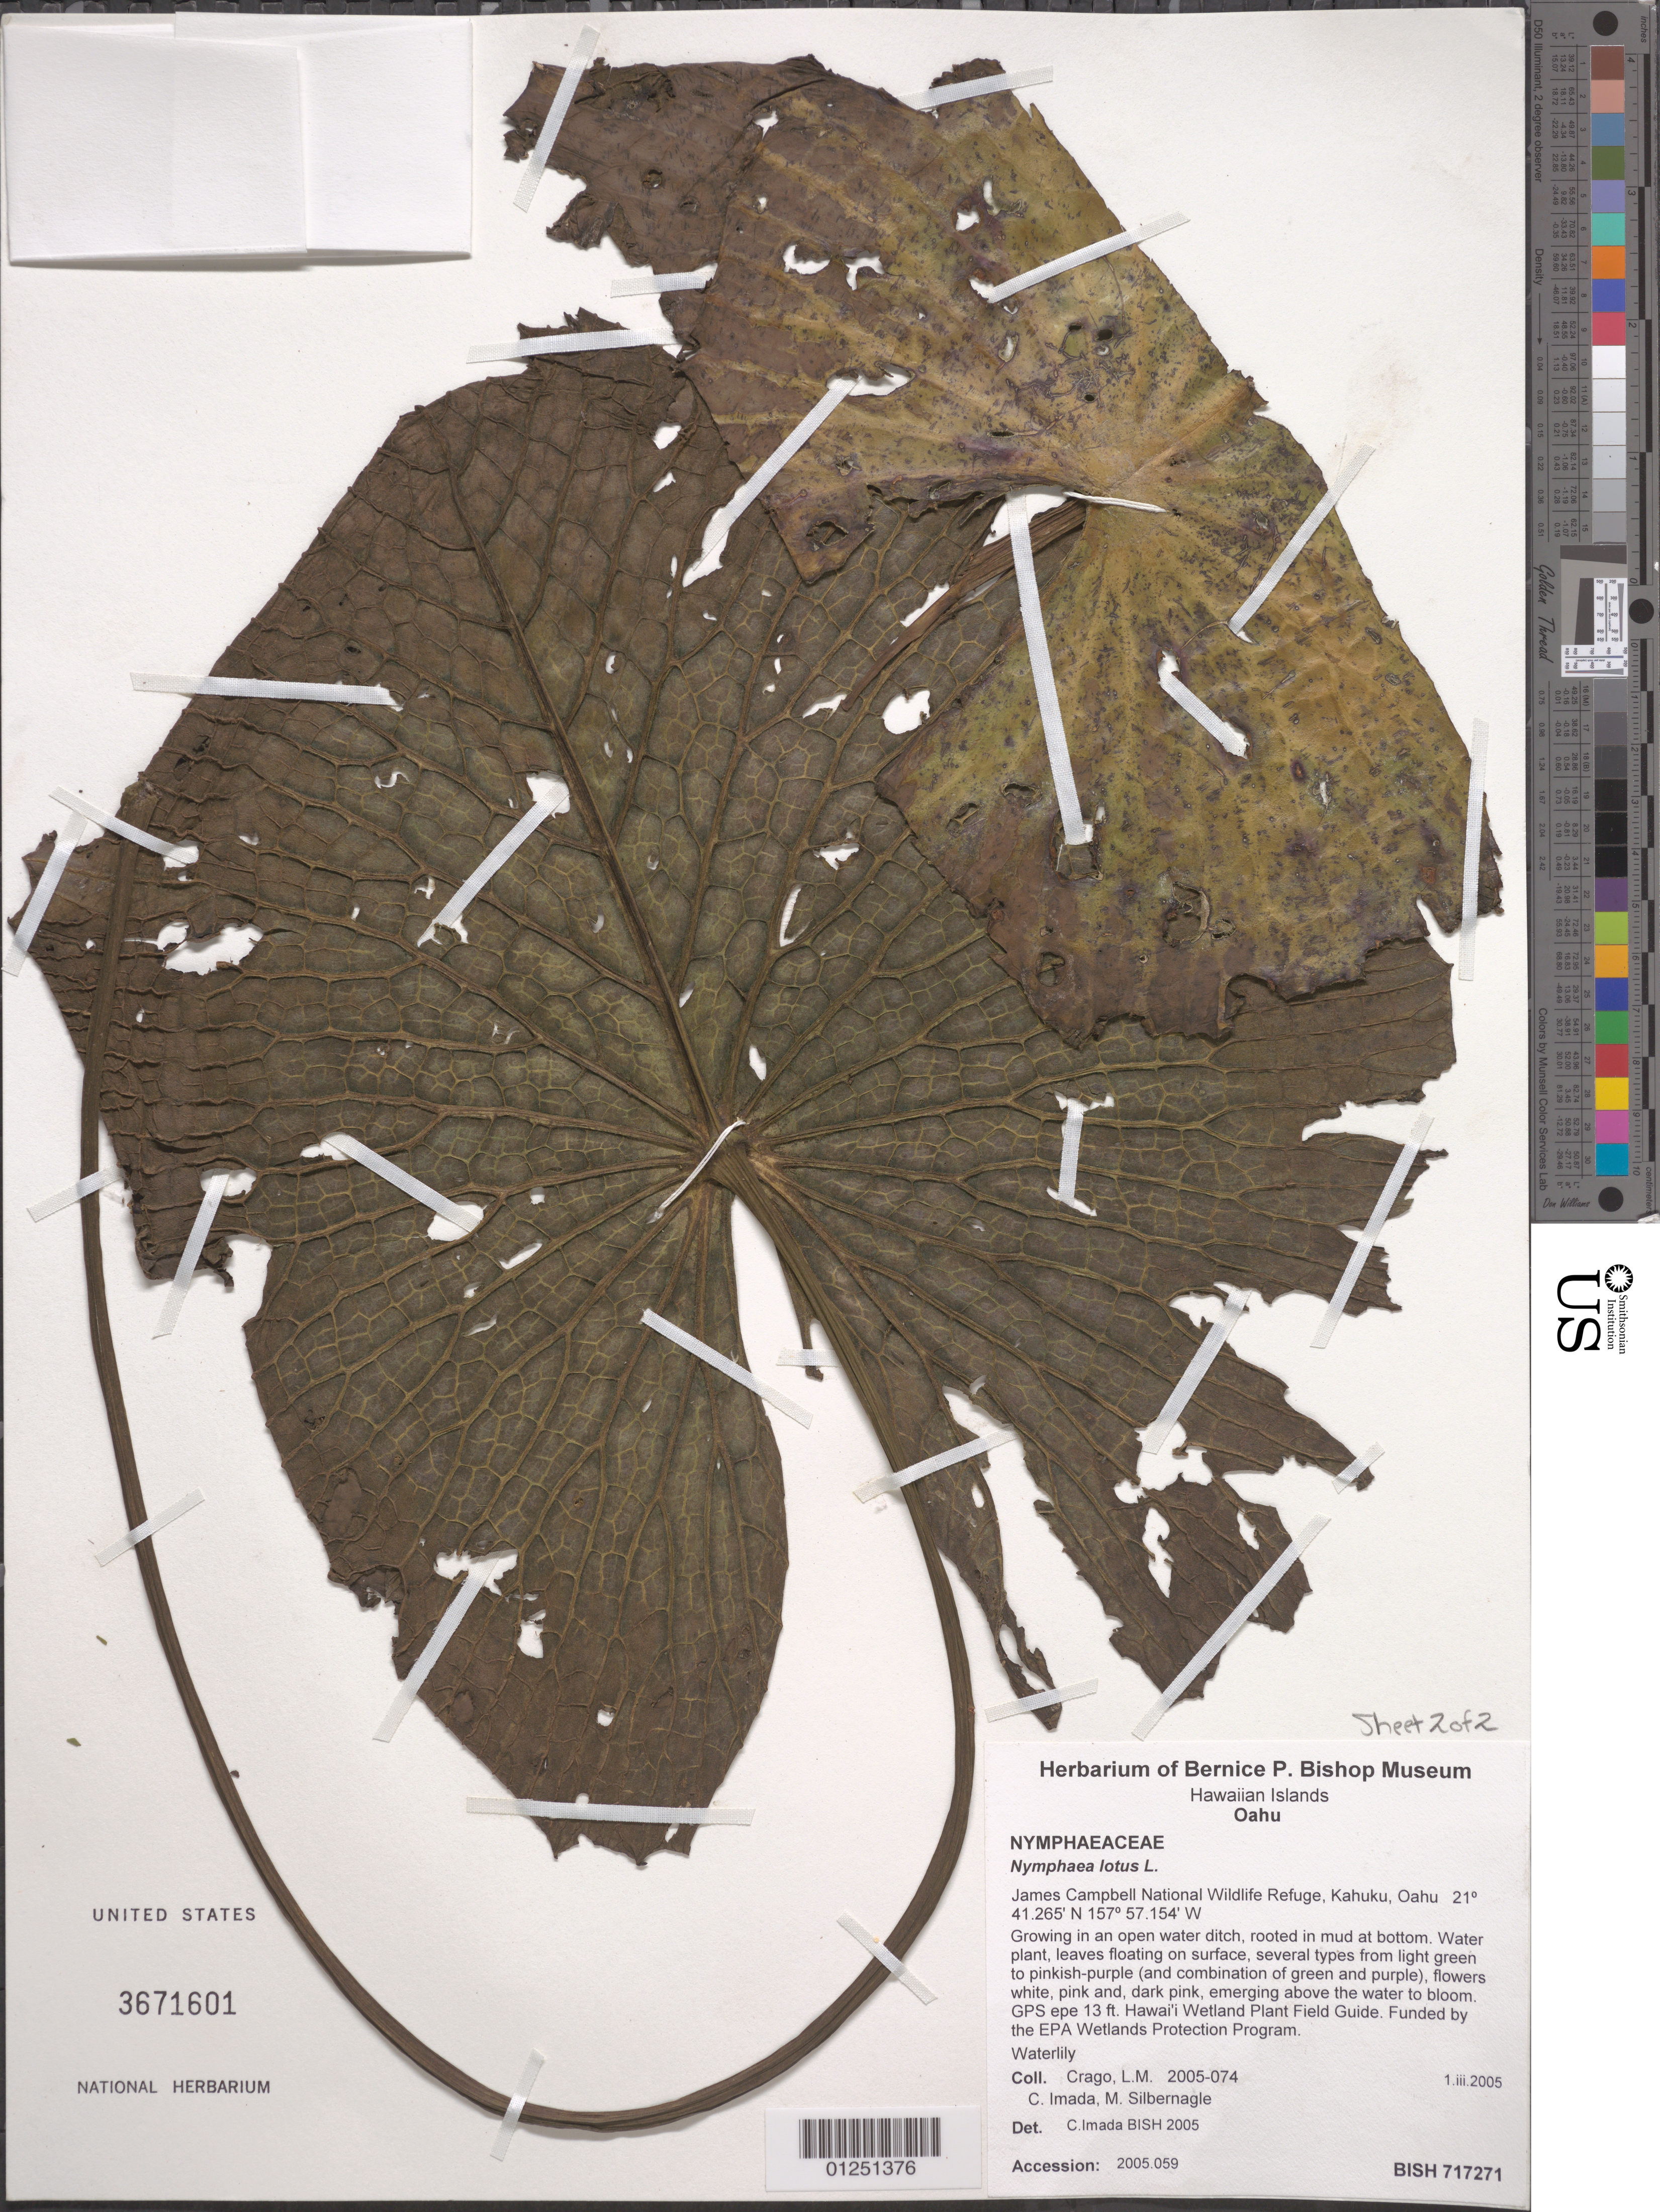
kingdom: Plantae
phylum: Tracheophyta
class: Magnoliopsida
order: Nymphaeales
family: Nymphaeaceae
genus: Nymphaea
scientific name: Nymphaea lotus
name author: L.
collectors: L. Crago, C. Imada & M. Silbernagle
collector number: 2005-074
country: United States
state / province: Hawaii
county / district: Honolulu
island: Oahu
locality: James Campbell National Wildlife Refuge, Kahuku, in an open water ditch.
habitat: Open water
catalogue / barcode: US 3671601